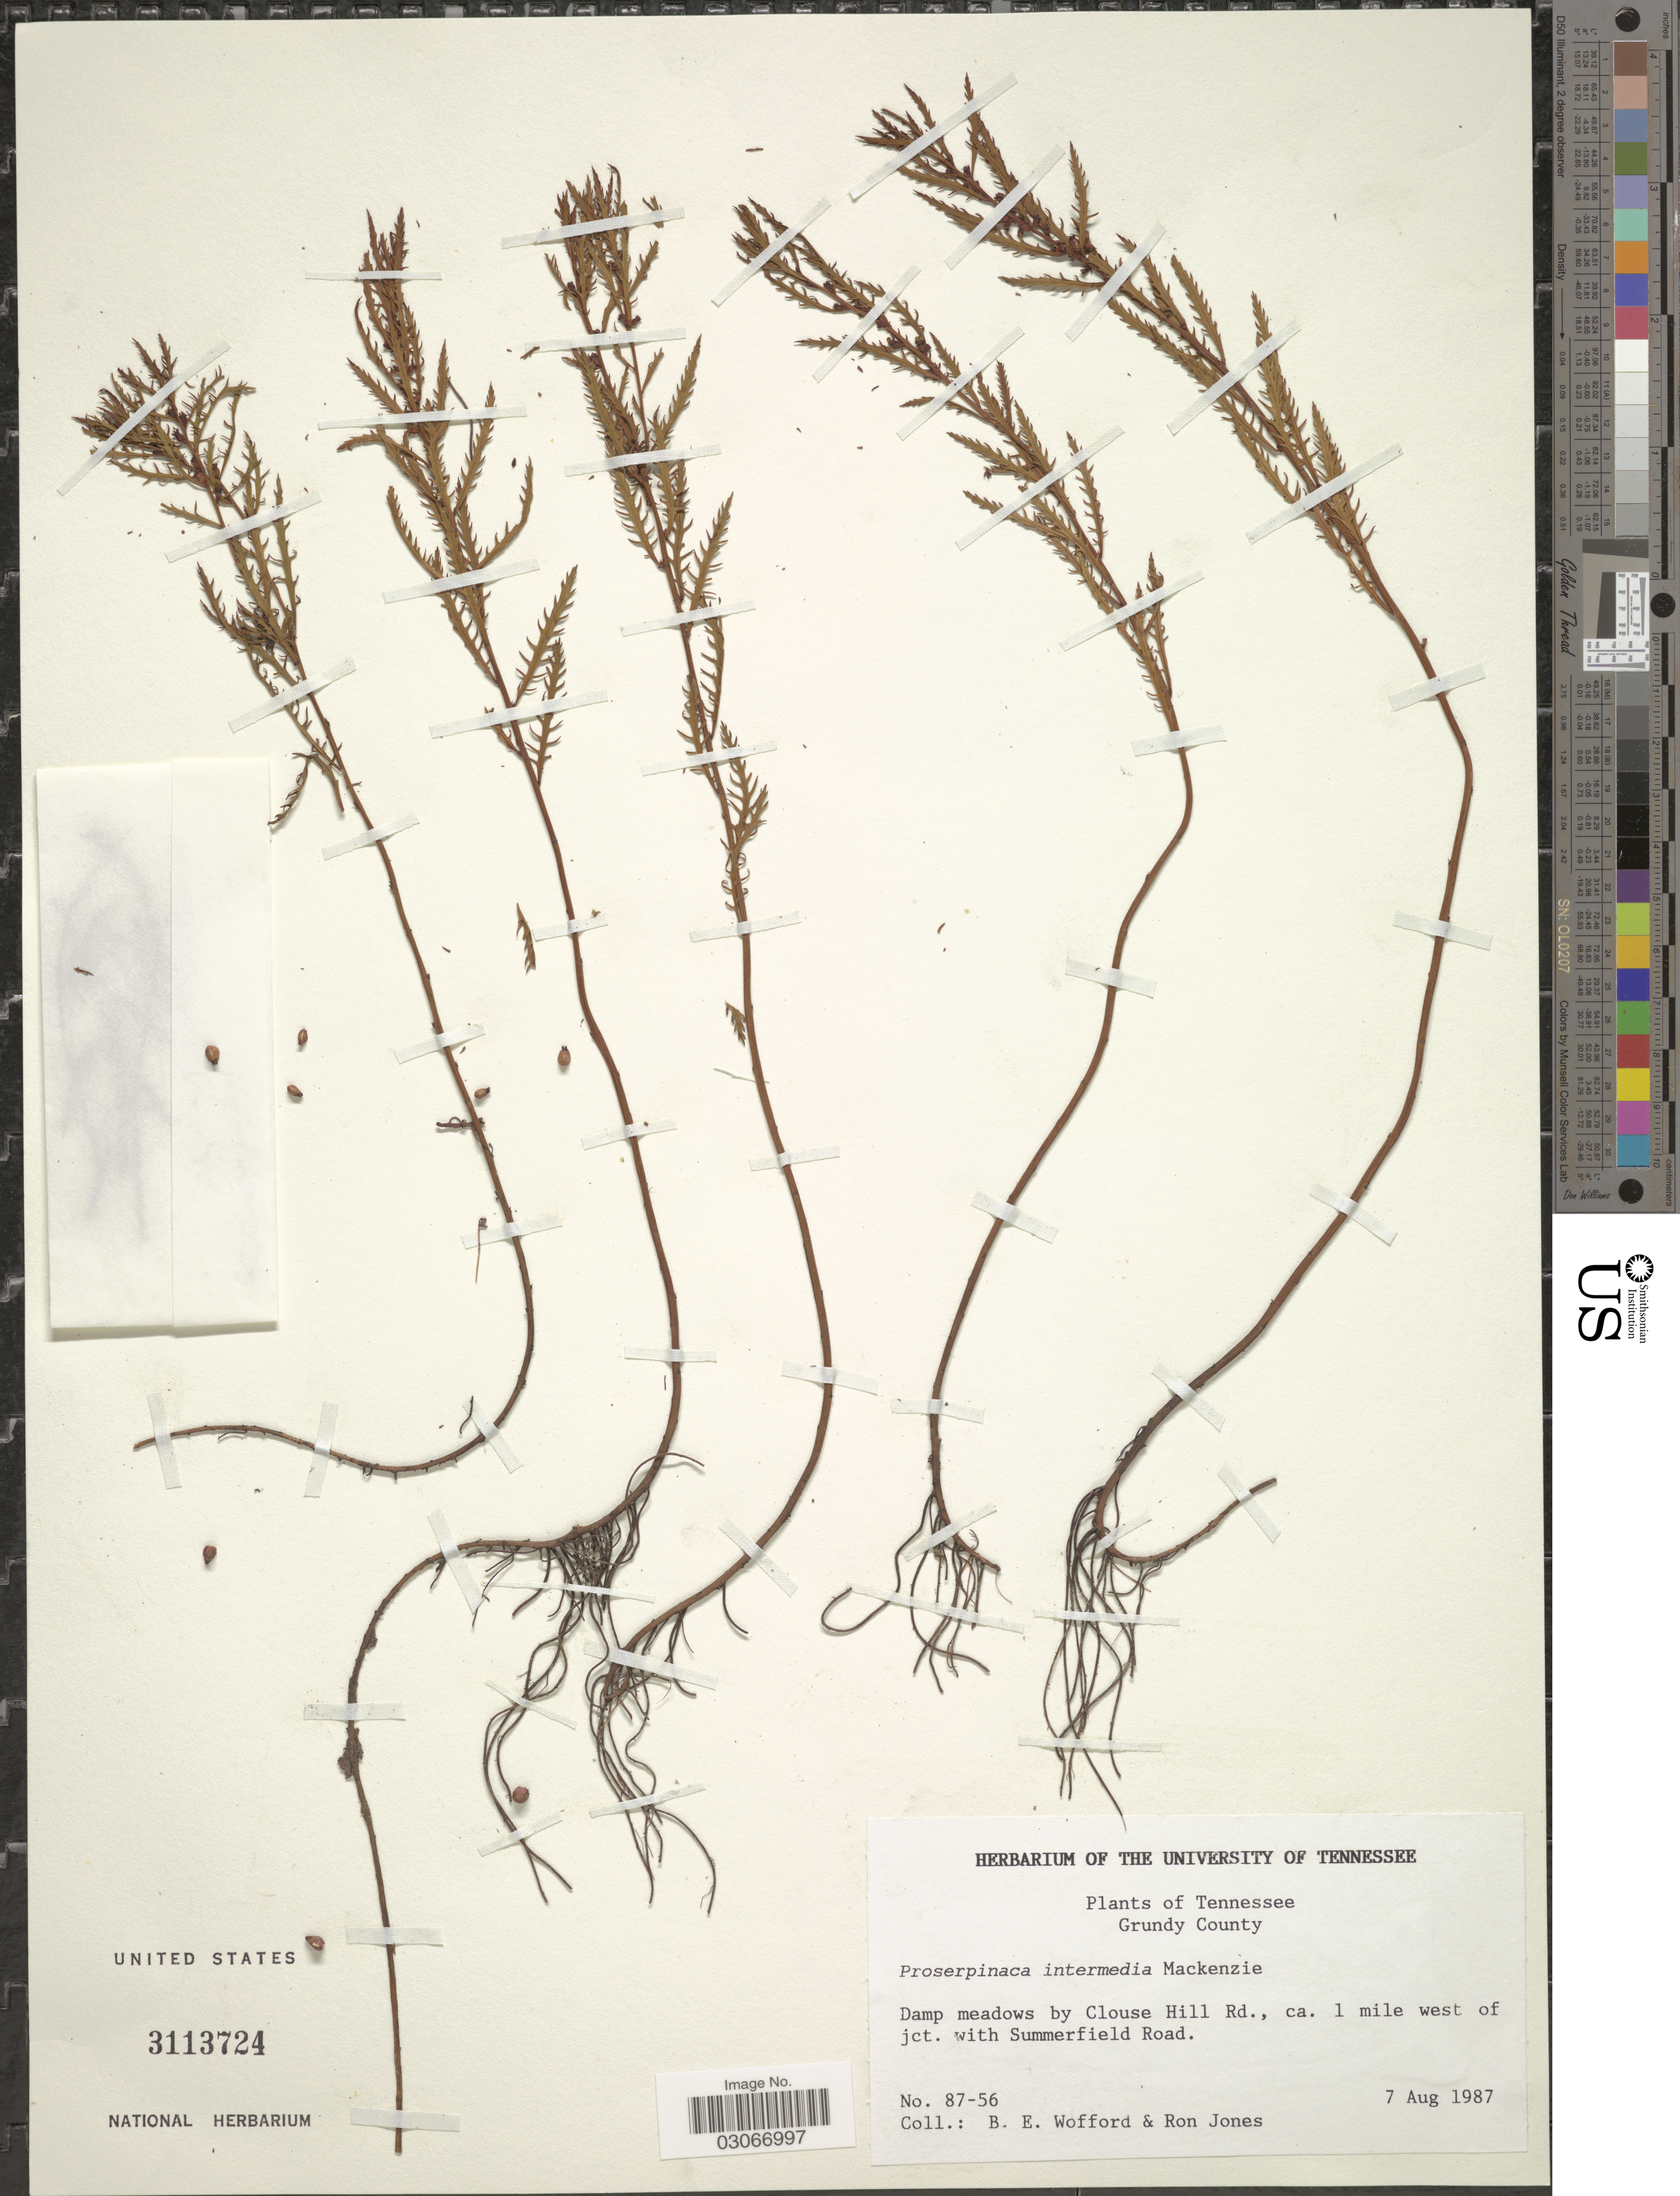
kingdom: Plantae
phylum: Tracheophyta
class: Magnoliopsida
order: Saxifragales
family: Haloragaceae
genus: Proserpinaca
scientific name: Proserpinaca intermedia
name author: Mack.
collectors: B. Wofford & R. Jones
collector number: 87-56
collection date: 1987-08-07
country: United States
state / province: Tennessee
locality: Grundy County. Damp meadows by Clouse Hill Rd., ca. 1 mile west of jct. with Summerfield Road.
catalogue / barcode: US 3113724